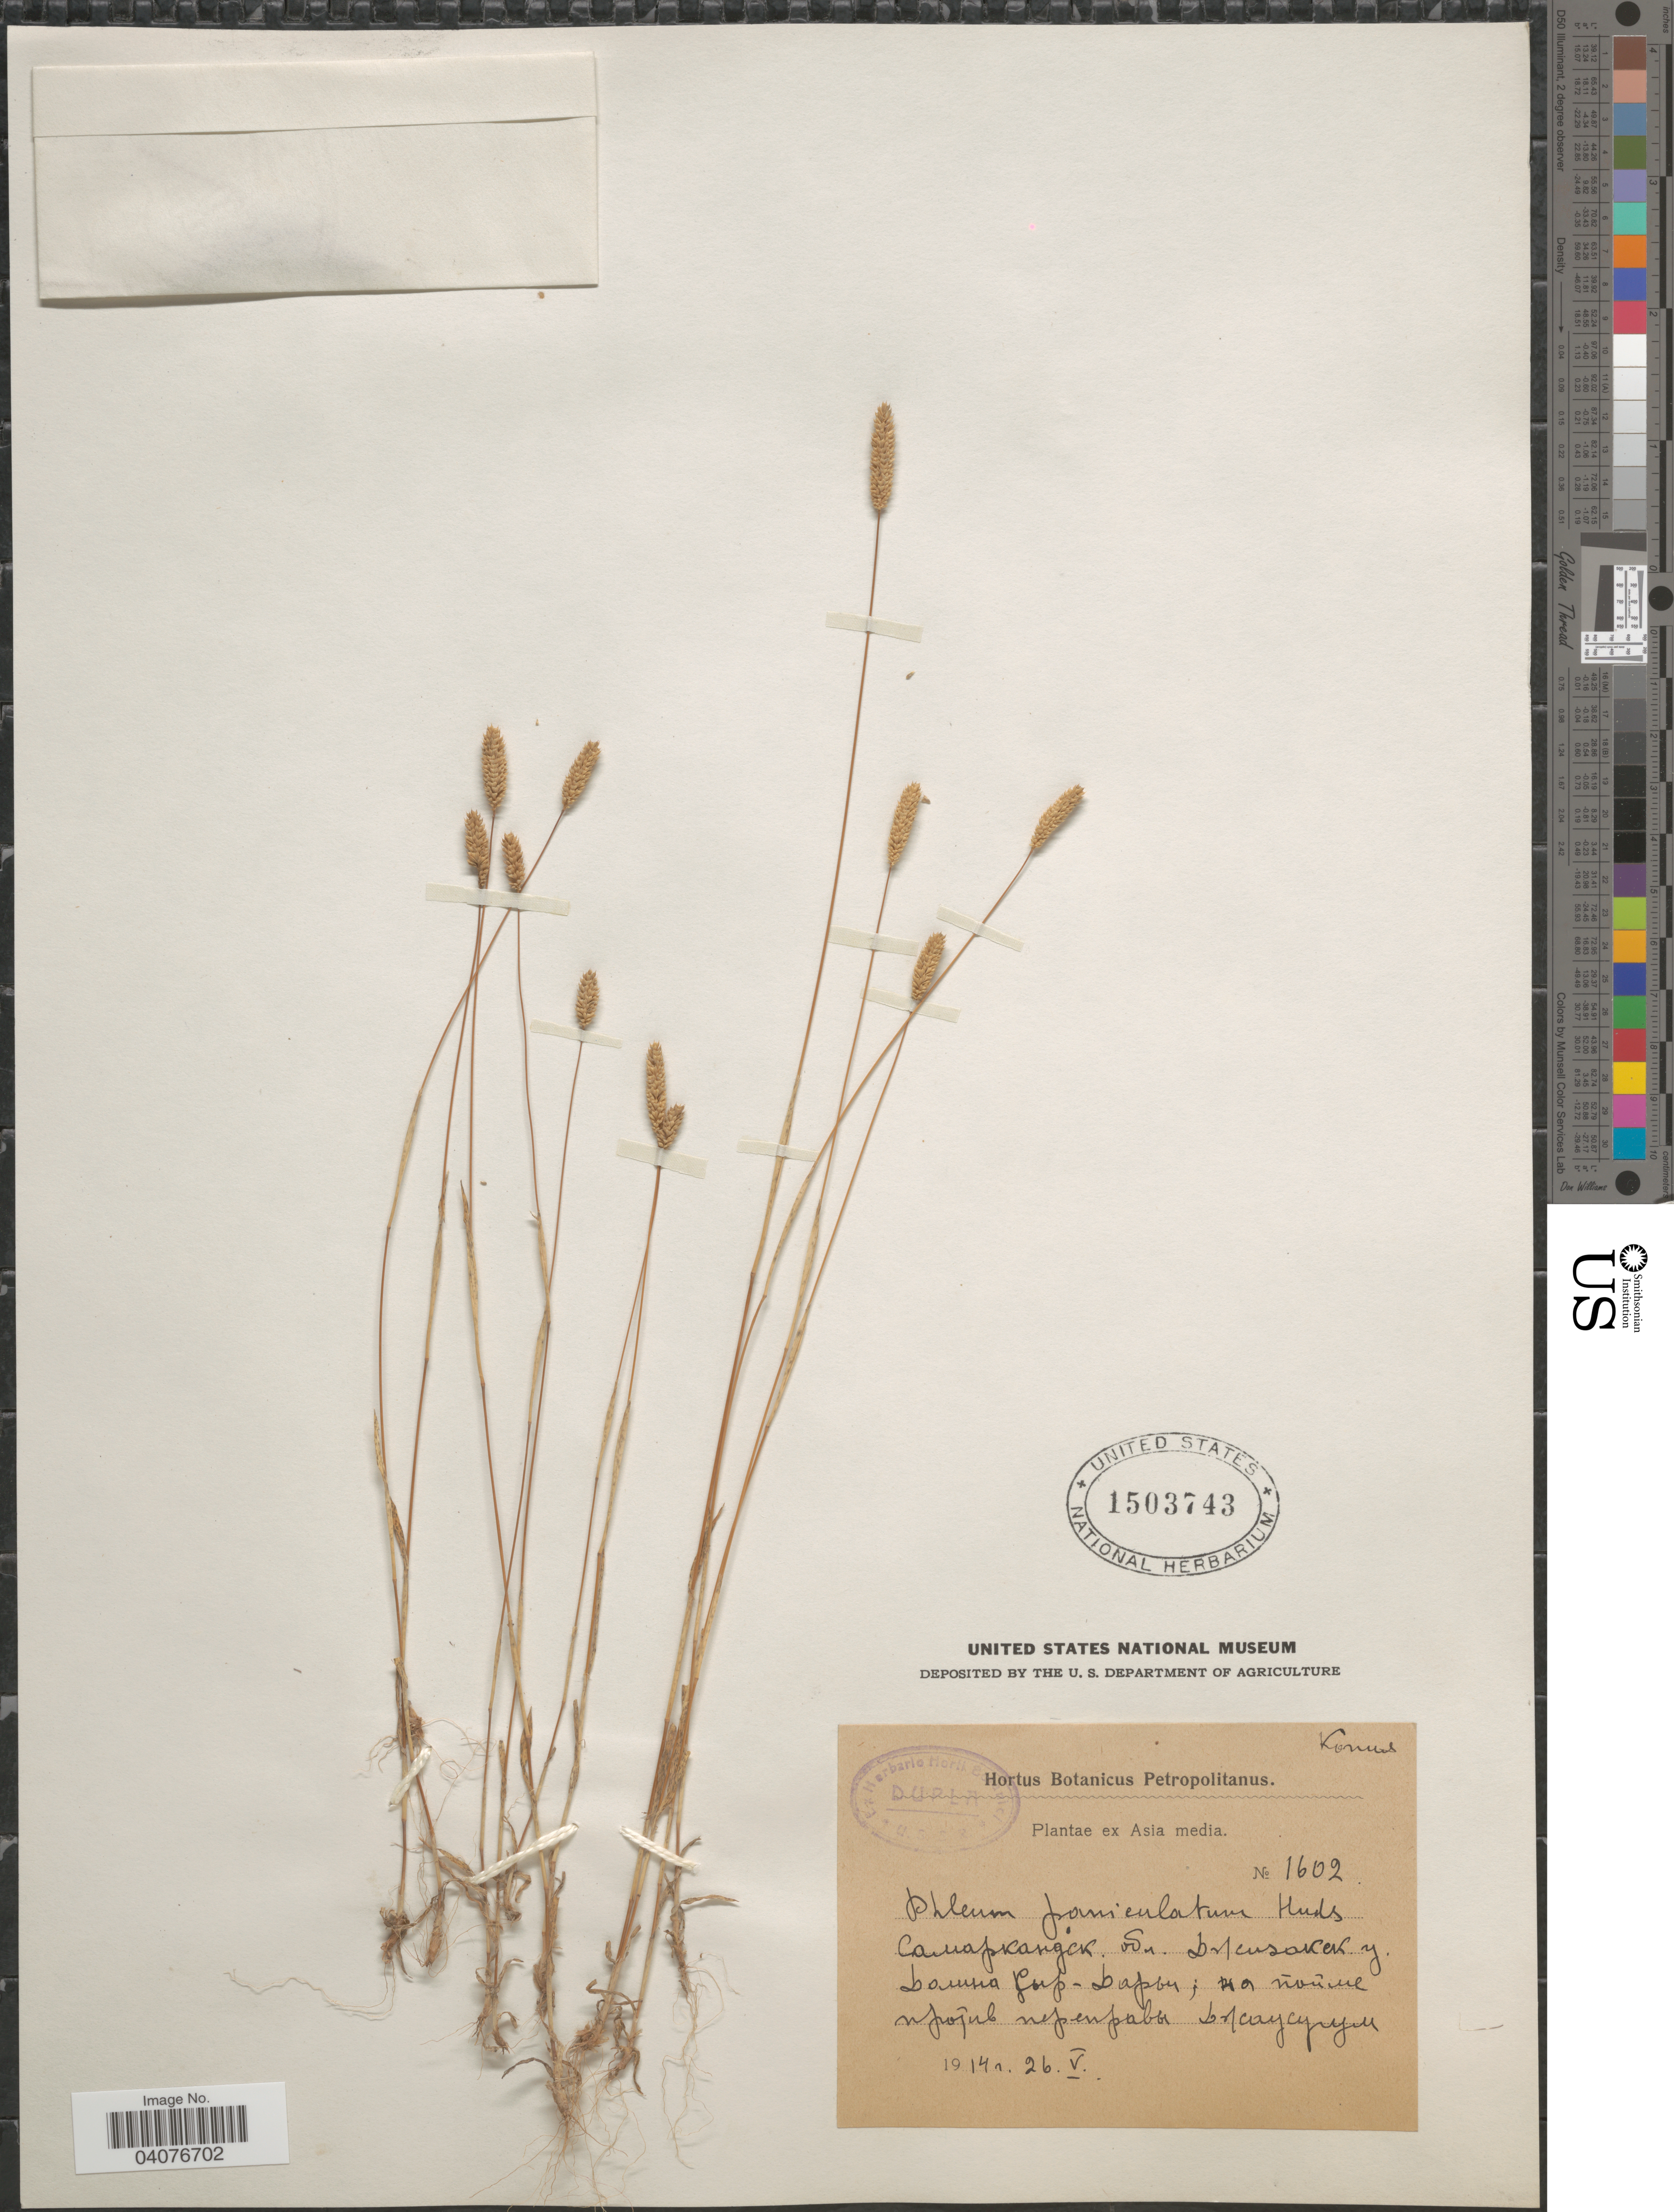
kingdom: Plantae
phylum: Tracheophyta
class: Liliopsida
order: Poales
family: Poaceae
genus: Phleum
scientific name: Phleum paniculatum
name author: Huds.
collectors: Hort. Petropolitanus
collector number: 1602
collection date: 1914-05-26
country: Uzbekistan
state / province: Jizzax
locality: Asia media. Valley of river Syr-Darya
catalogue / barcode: US 1503743